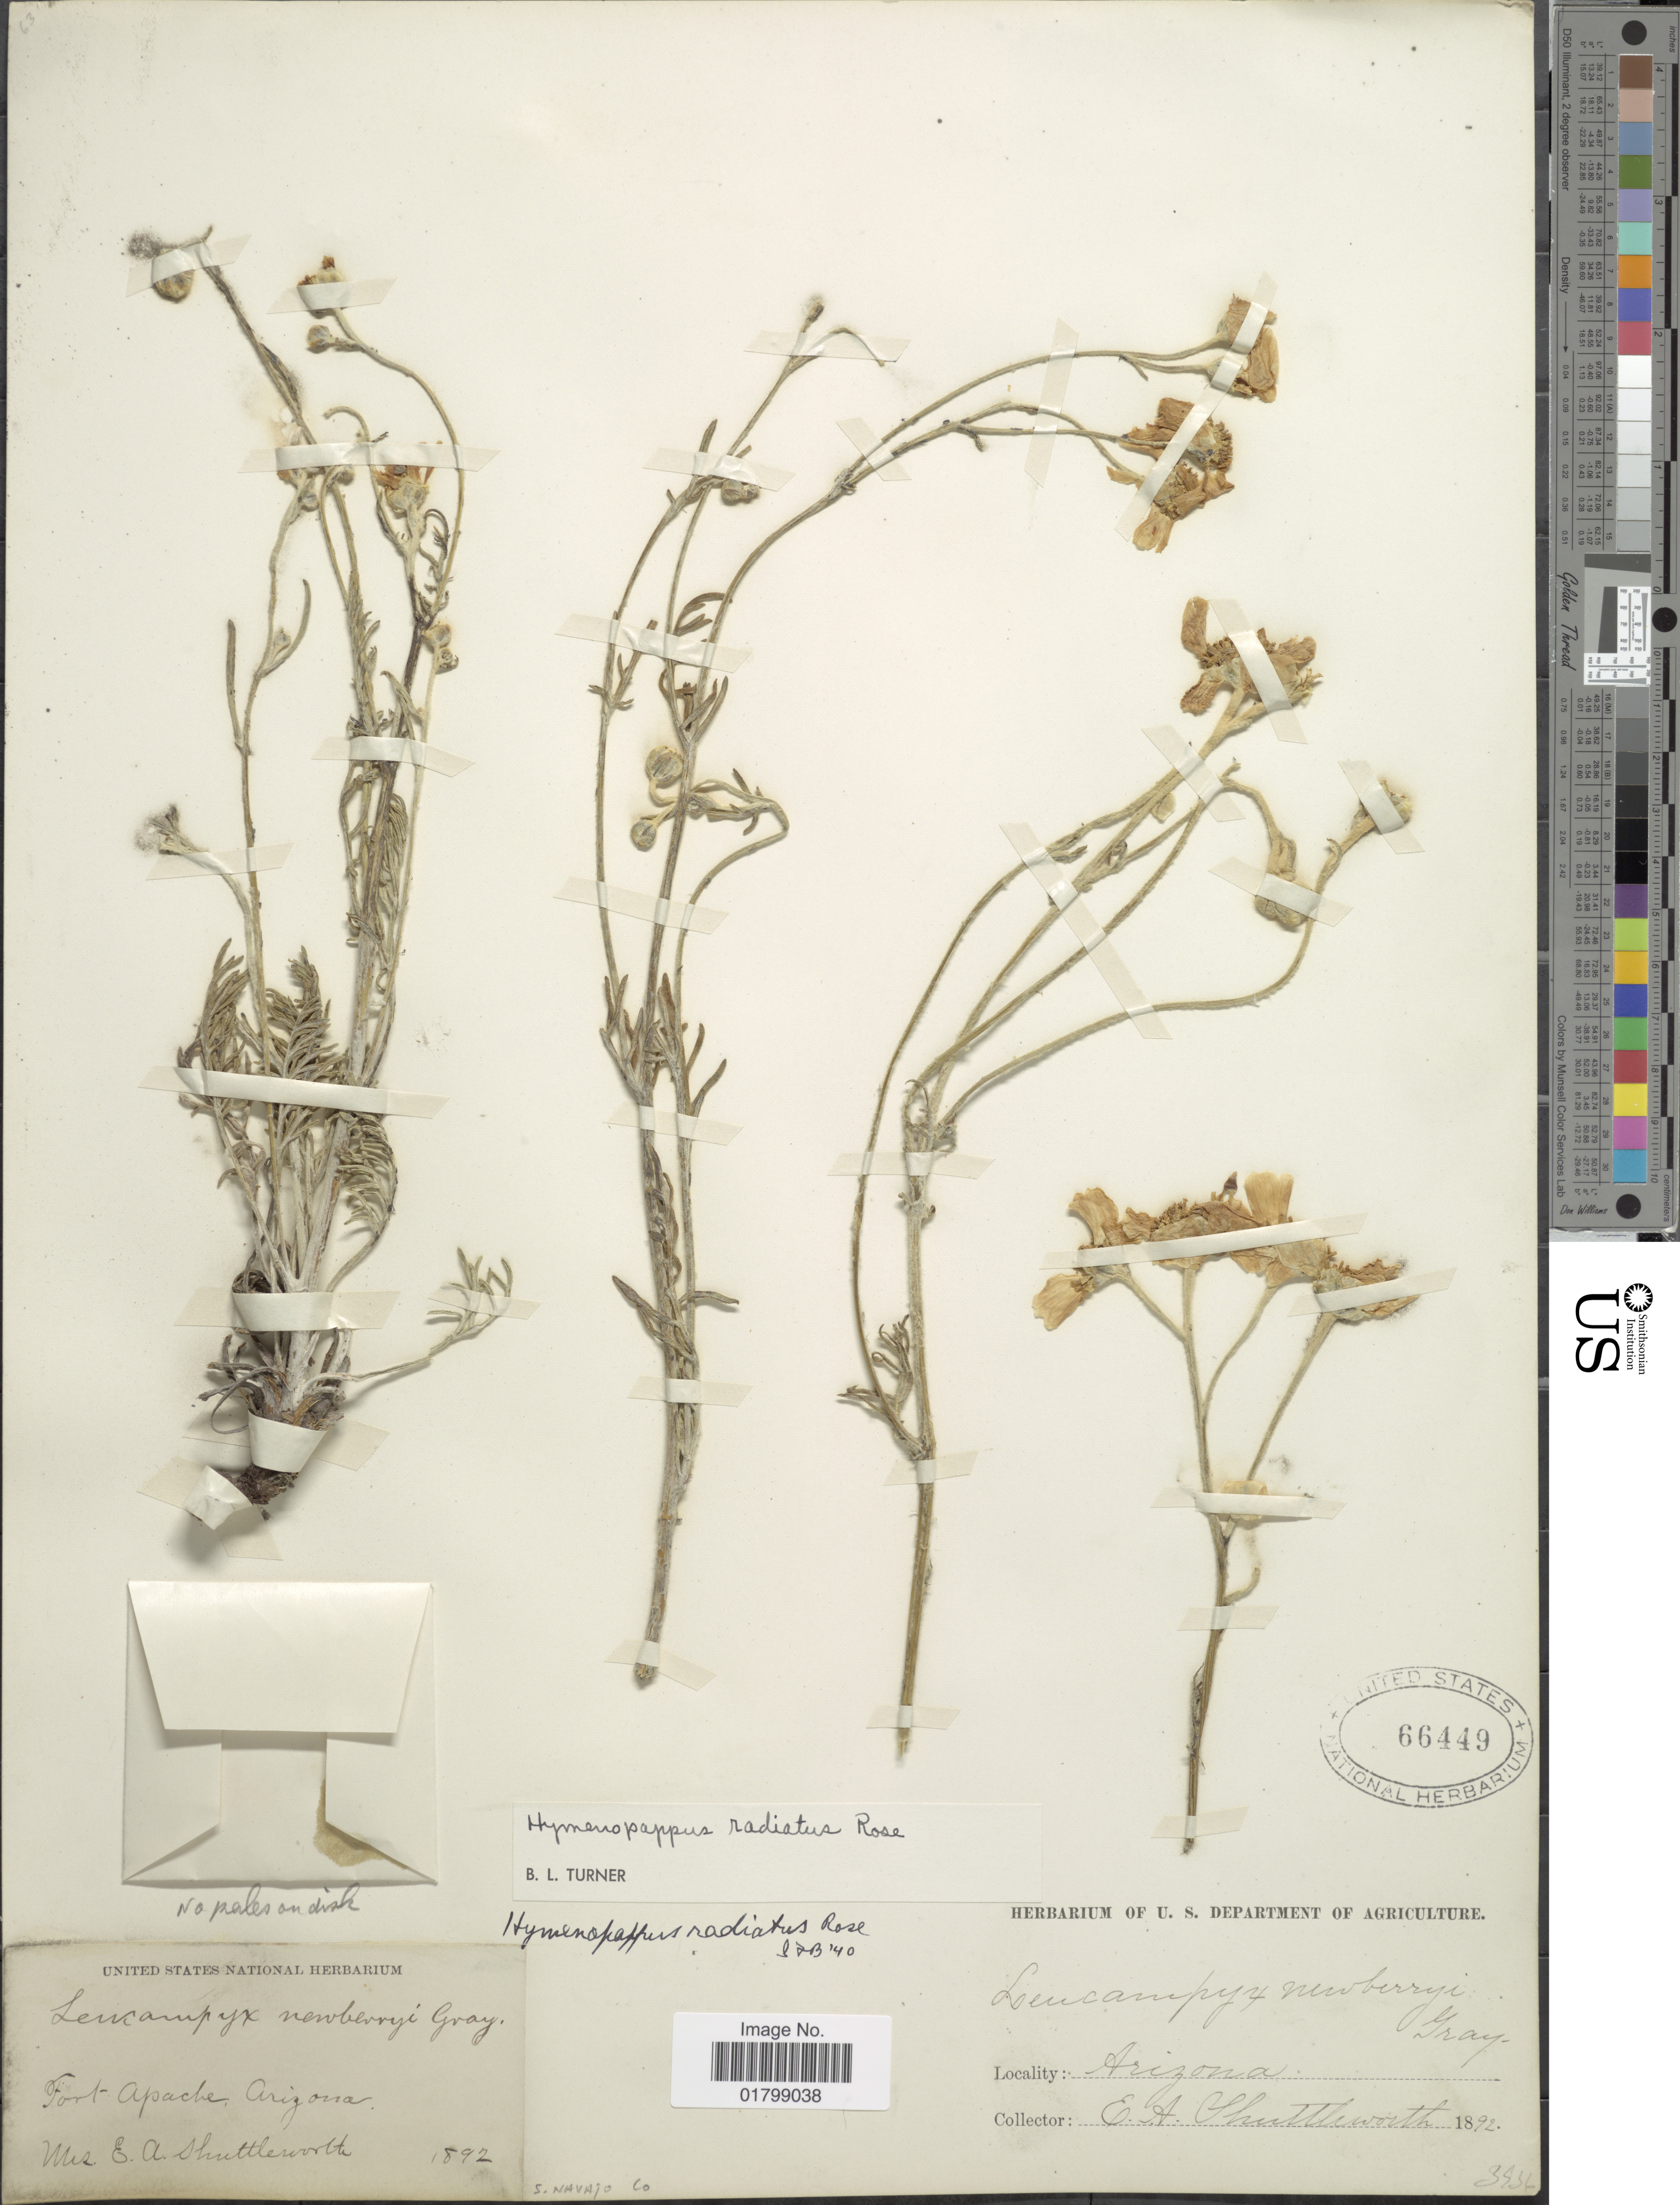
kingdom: Plantae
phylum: Tracheophyta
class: Magnoliopsida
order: Asterales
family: Asteraceae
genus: Hymenopappus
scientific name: Hymenopappus radiatus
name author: Rose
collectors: E. Shuttleworth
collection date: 1892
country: United States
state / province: Arizona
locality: Fort Apache, S. Navajo Co.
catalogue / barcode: US 66449